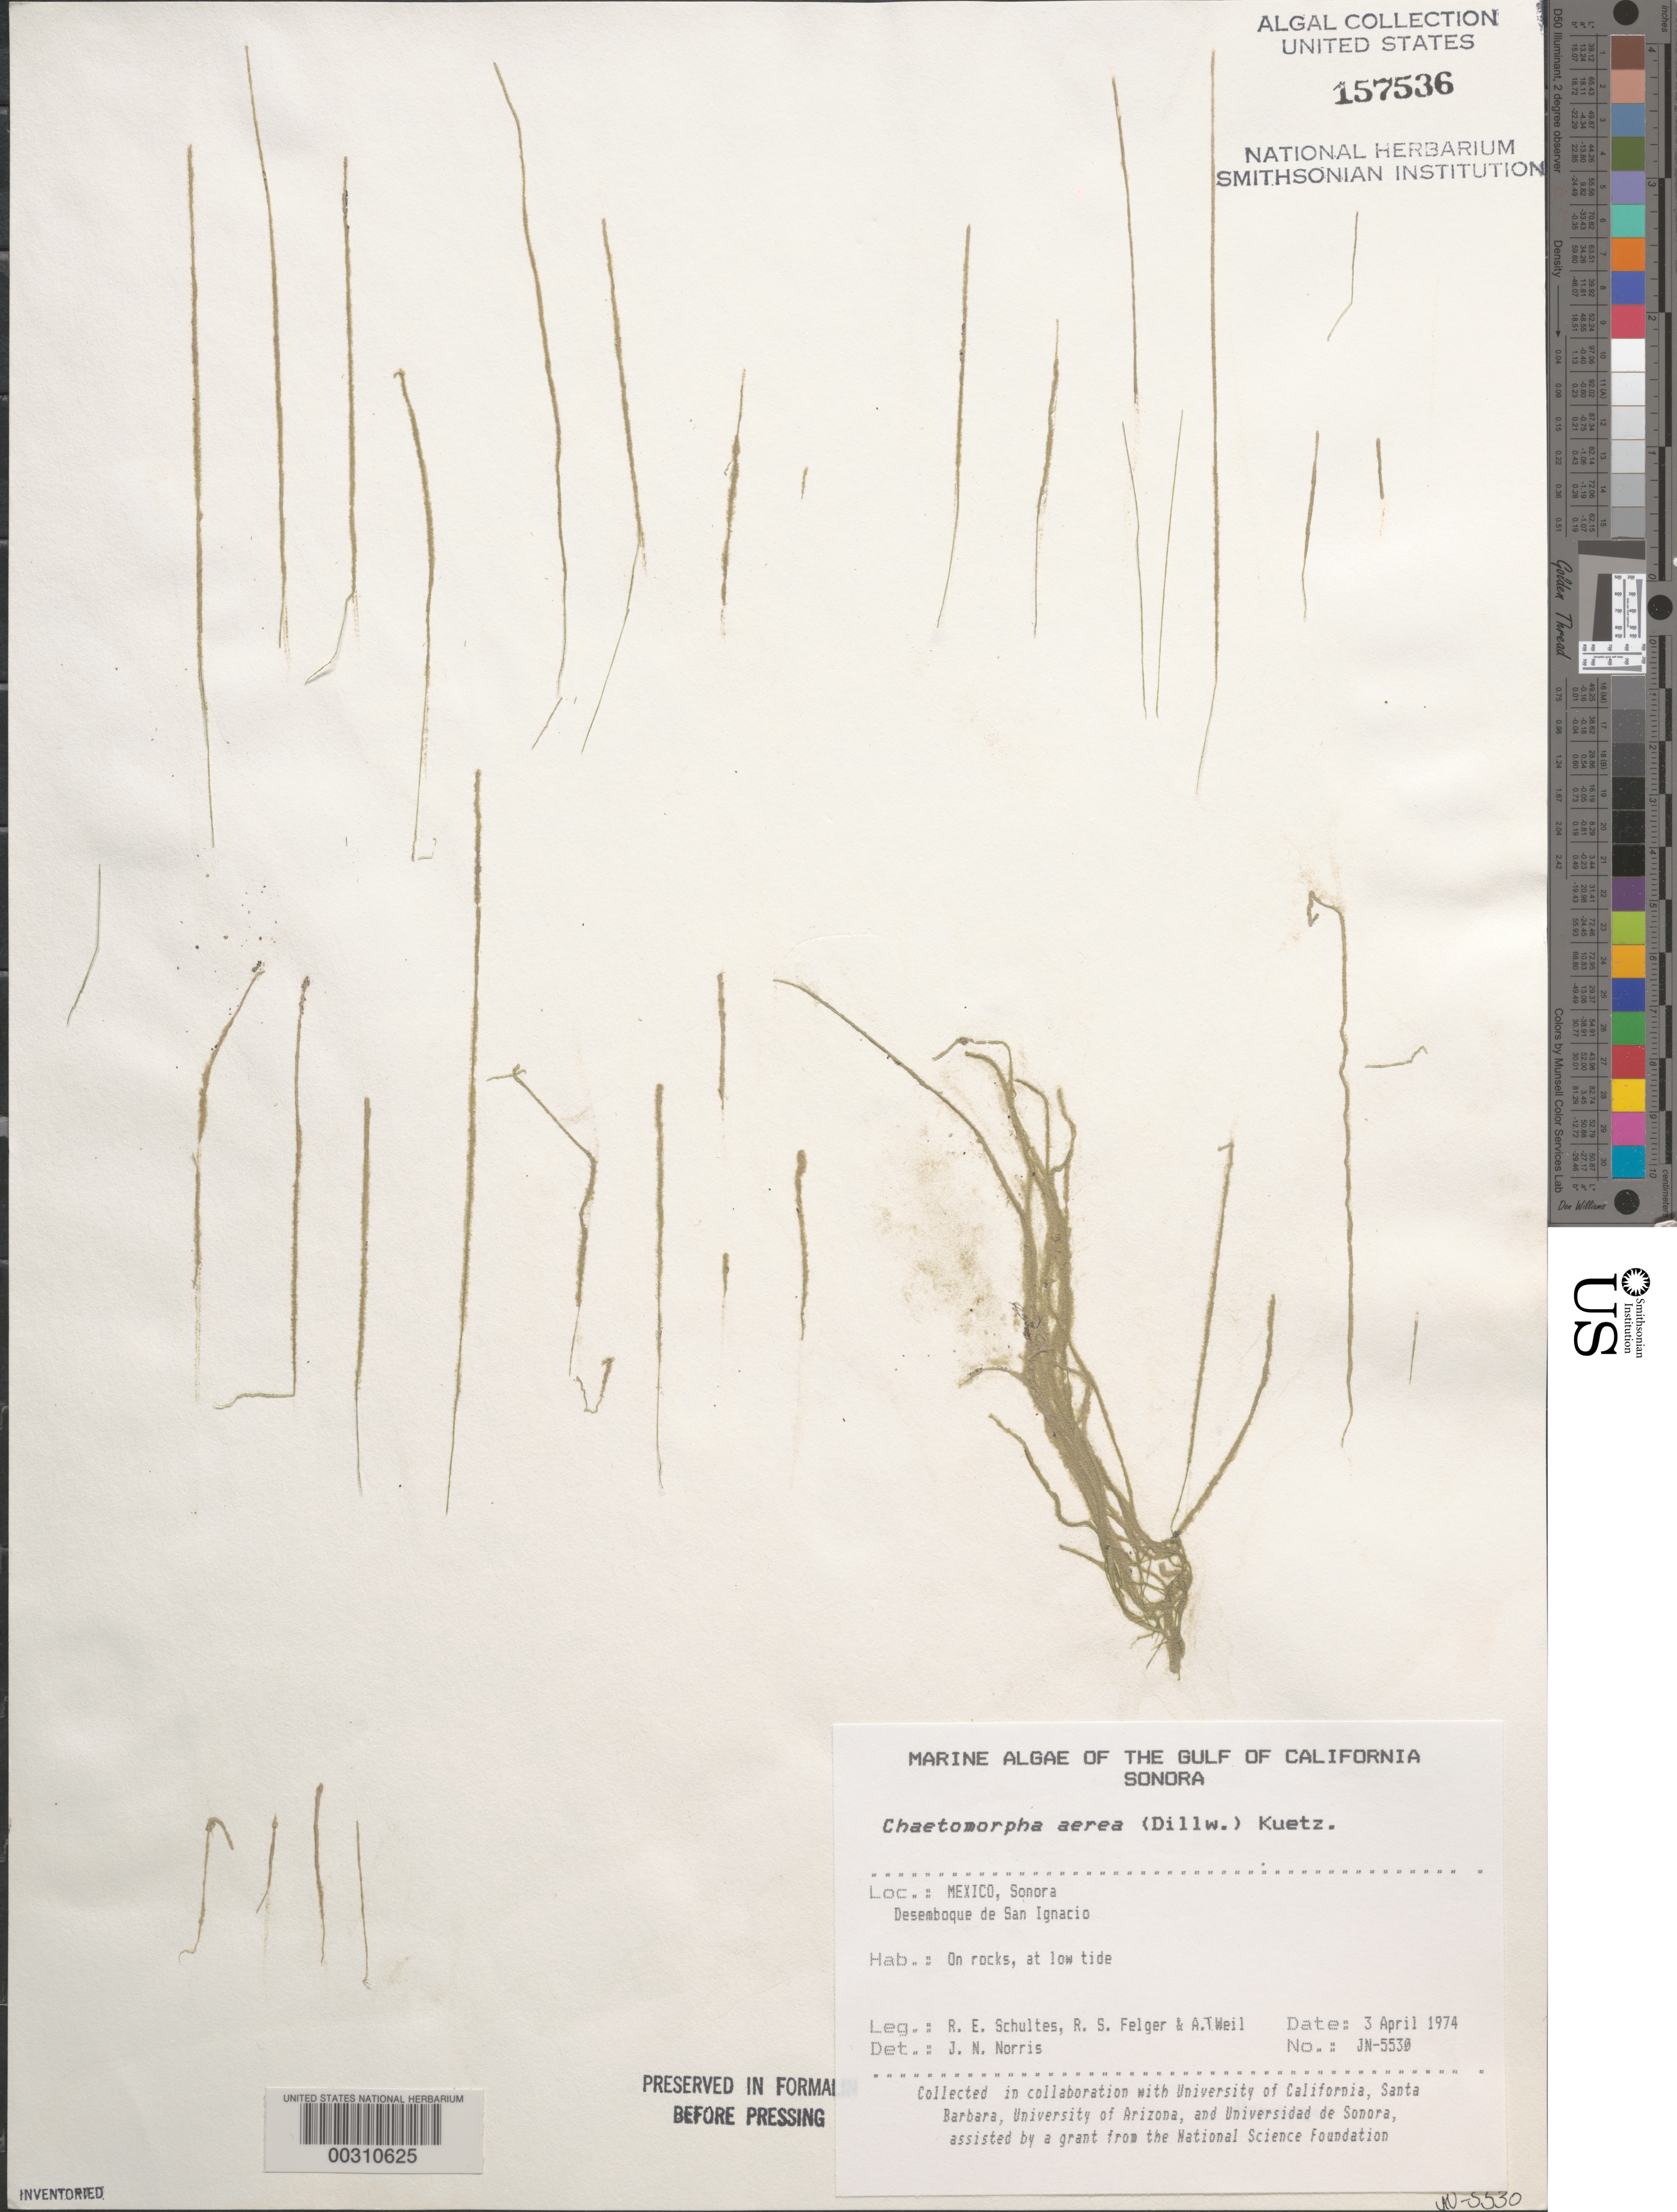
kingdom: Plantae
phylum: Chlorophyta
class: Ulvophyceae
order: Cladophorales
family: Cladophoraceae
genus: Chaetomorpha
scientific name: Chaetomorpha aerea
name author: (Dillwyn) Kütz.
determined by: Norris, James N.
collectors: R. E. Schultes, R. S. Felger & A. T. Weil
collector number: JN-5530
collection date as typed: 03 Apr 1974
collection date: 1974-04-03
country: Mexico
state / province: Sonora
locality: Desemboque de San Ignacio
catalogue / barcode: US 157536